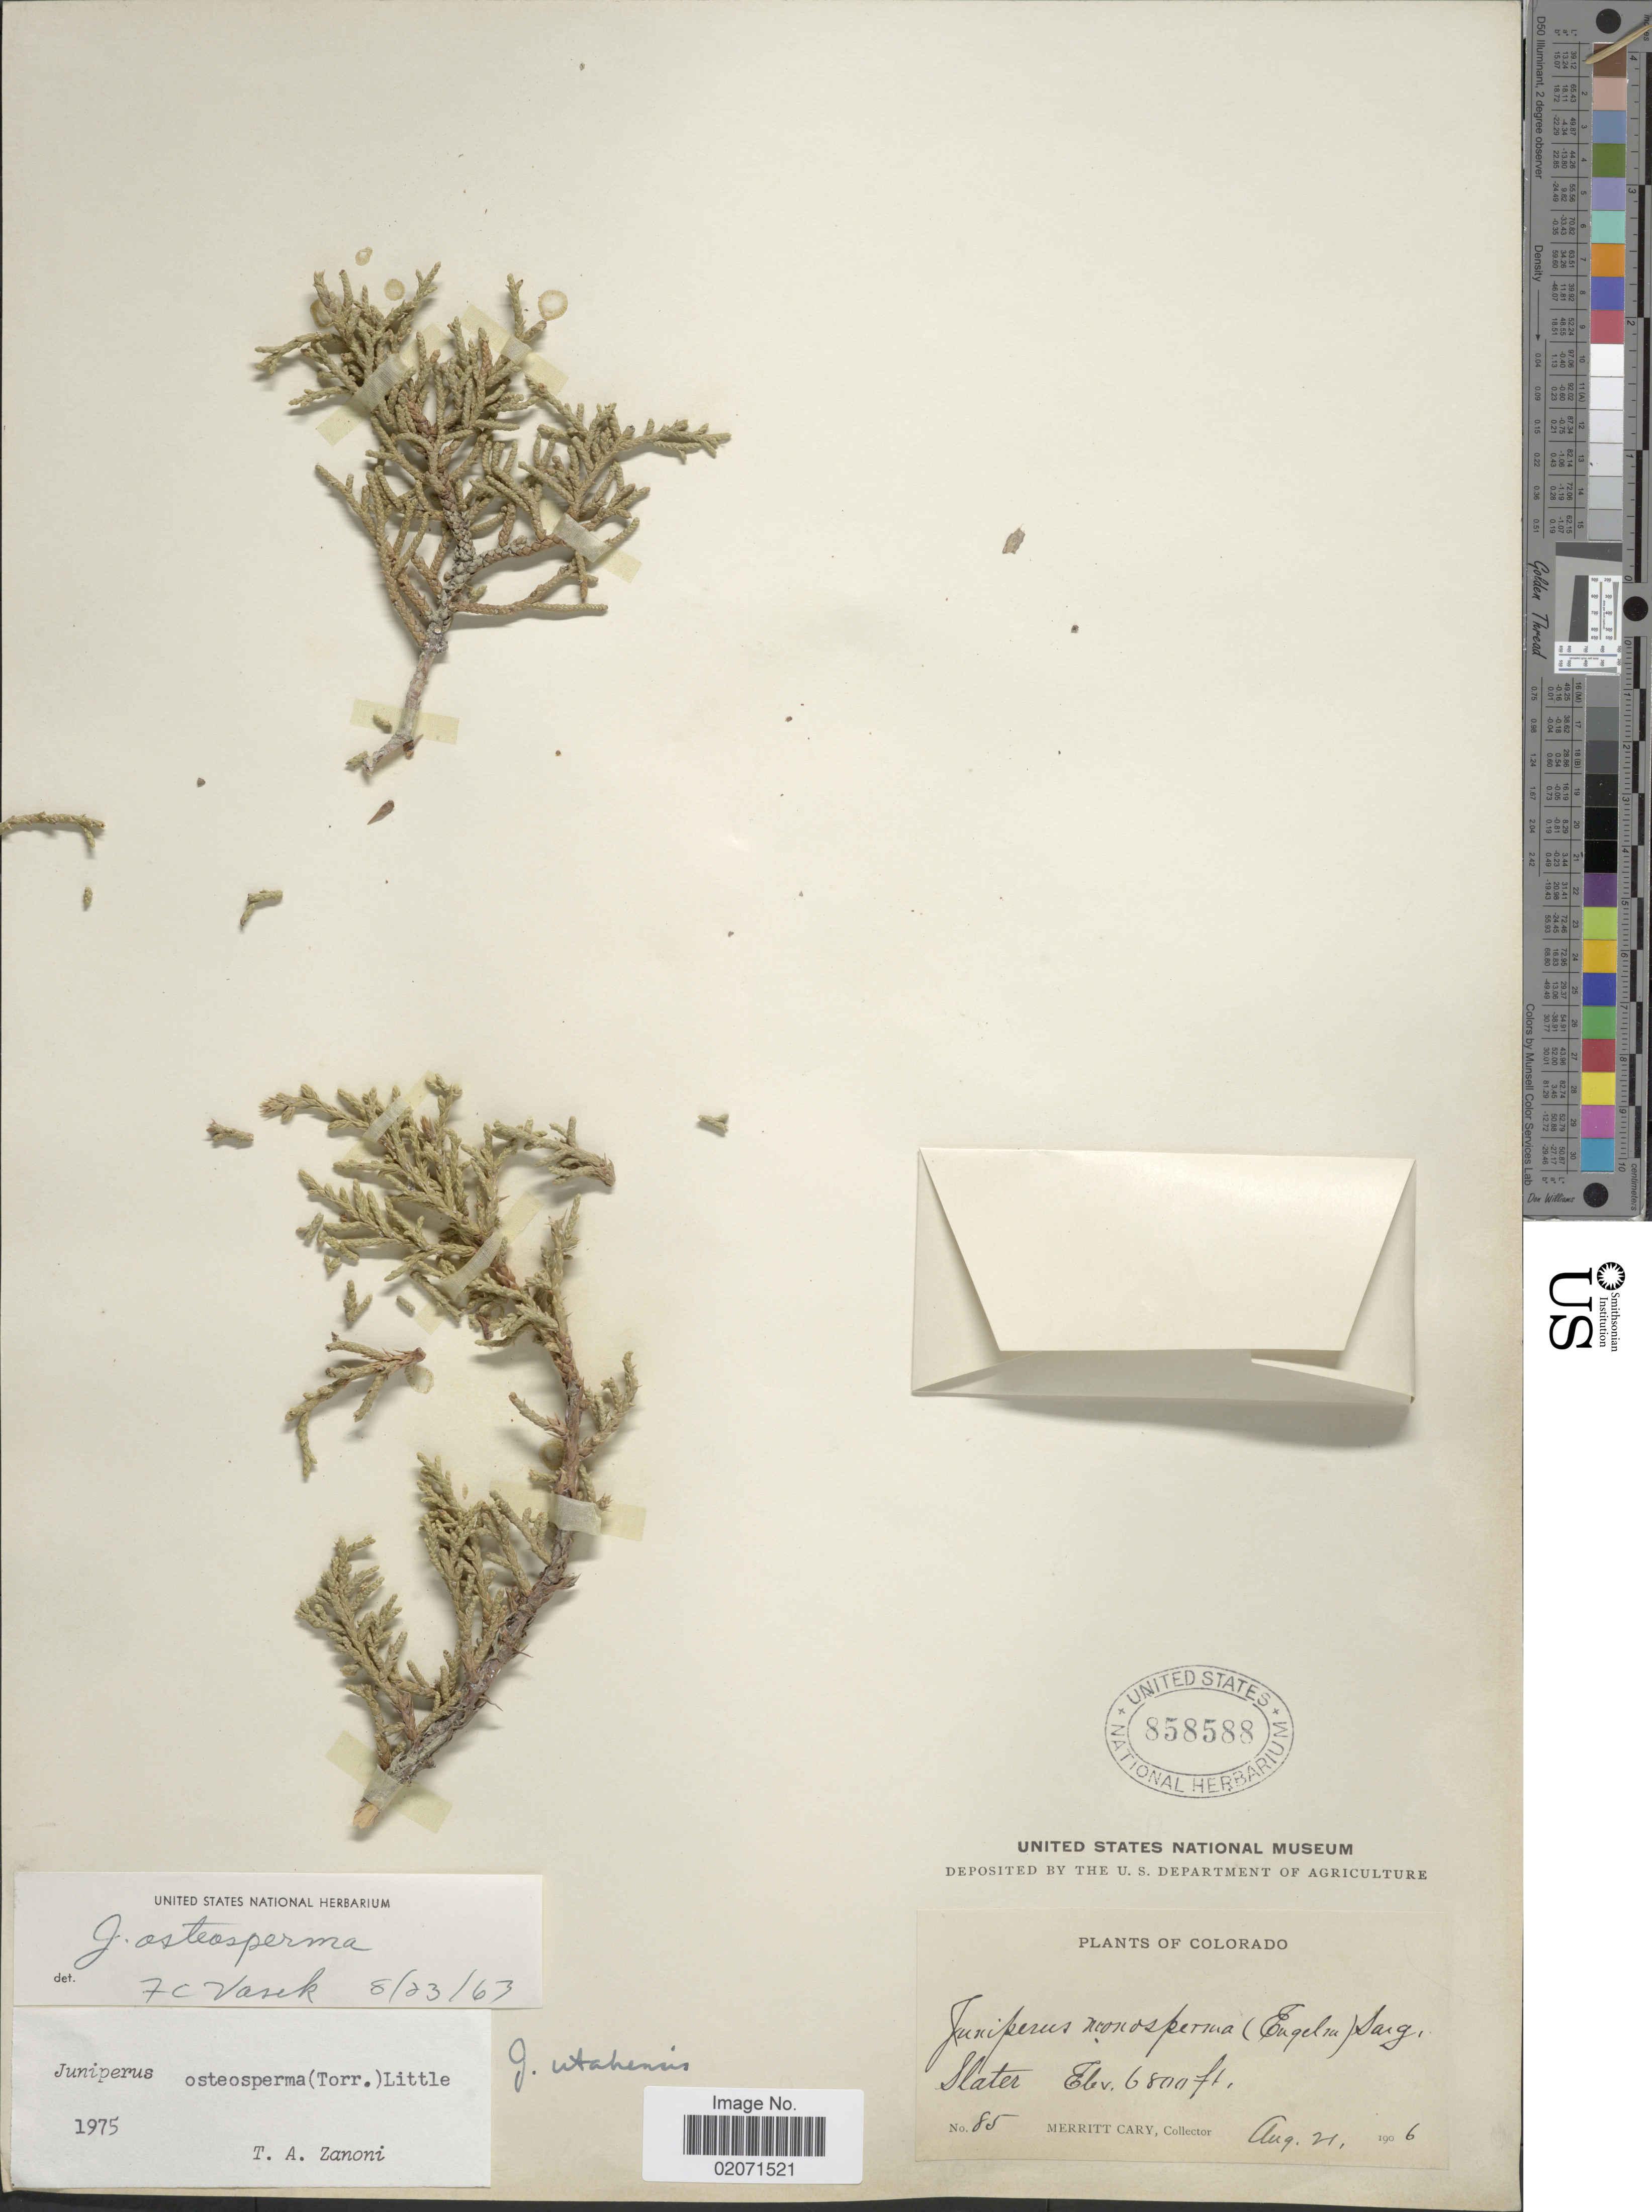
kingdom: Plantae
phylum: Tracheophyta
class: Pinopsida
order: Pinales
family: Cupressaceae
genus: Juniperus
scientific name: Juniperus osteosperma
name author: (Torr.) Little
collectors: M. Cary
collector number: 85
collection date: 1906-08-21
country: United States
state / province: Colorado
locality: Slater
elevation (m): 2073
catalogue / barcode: US 858588